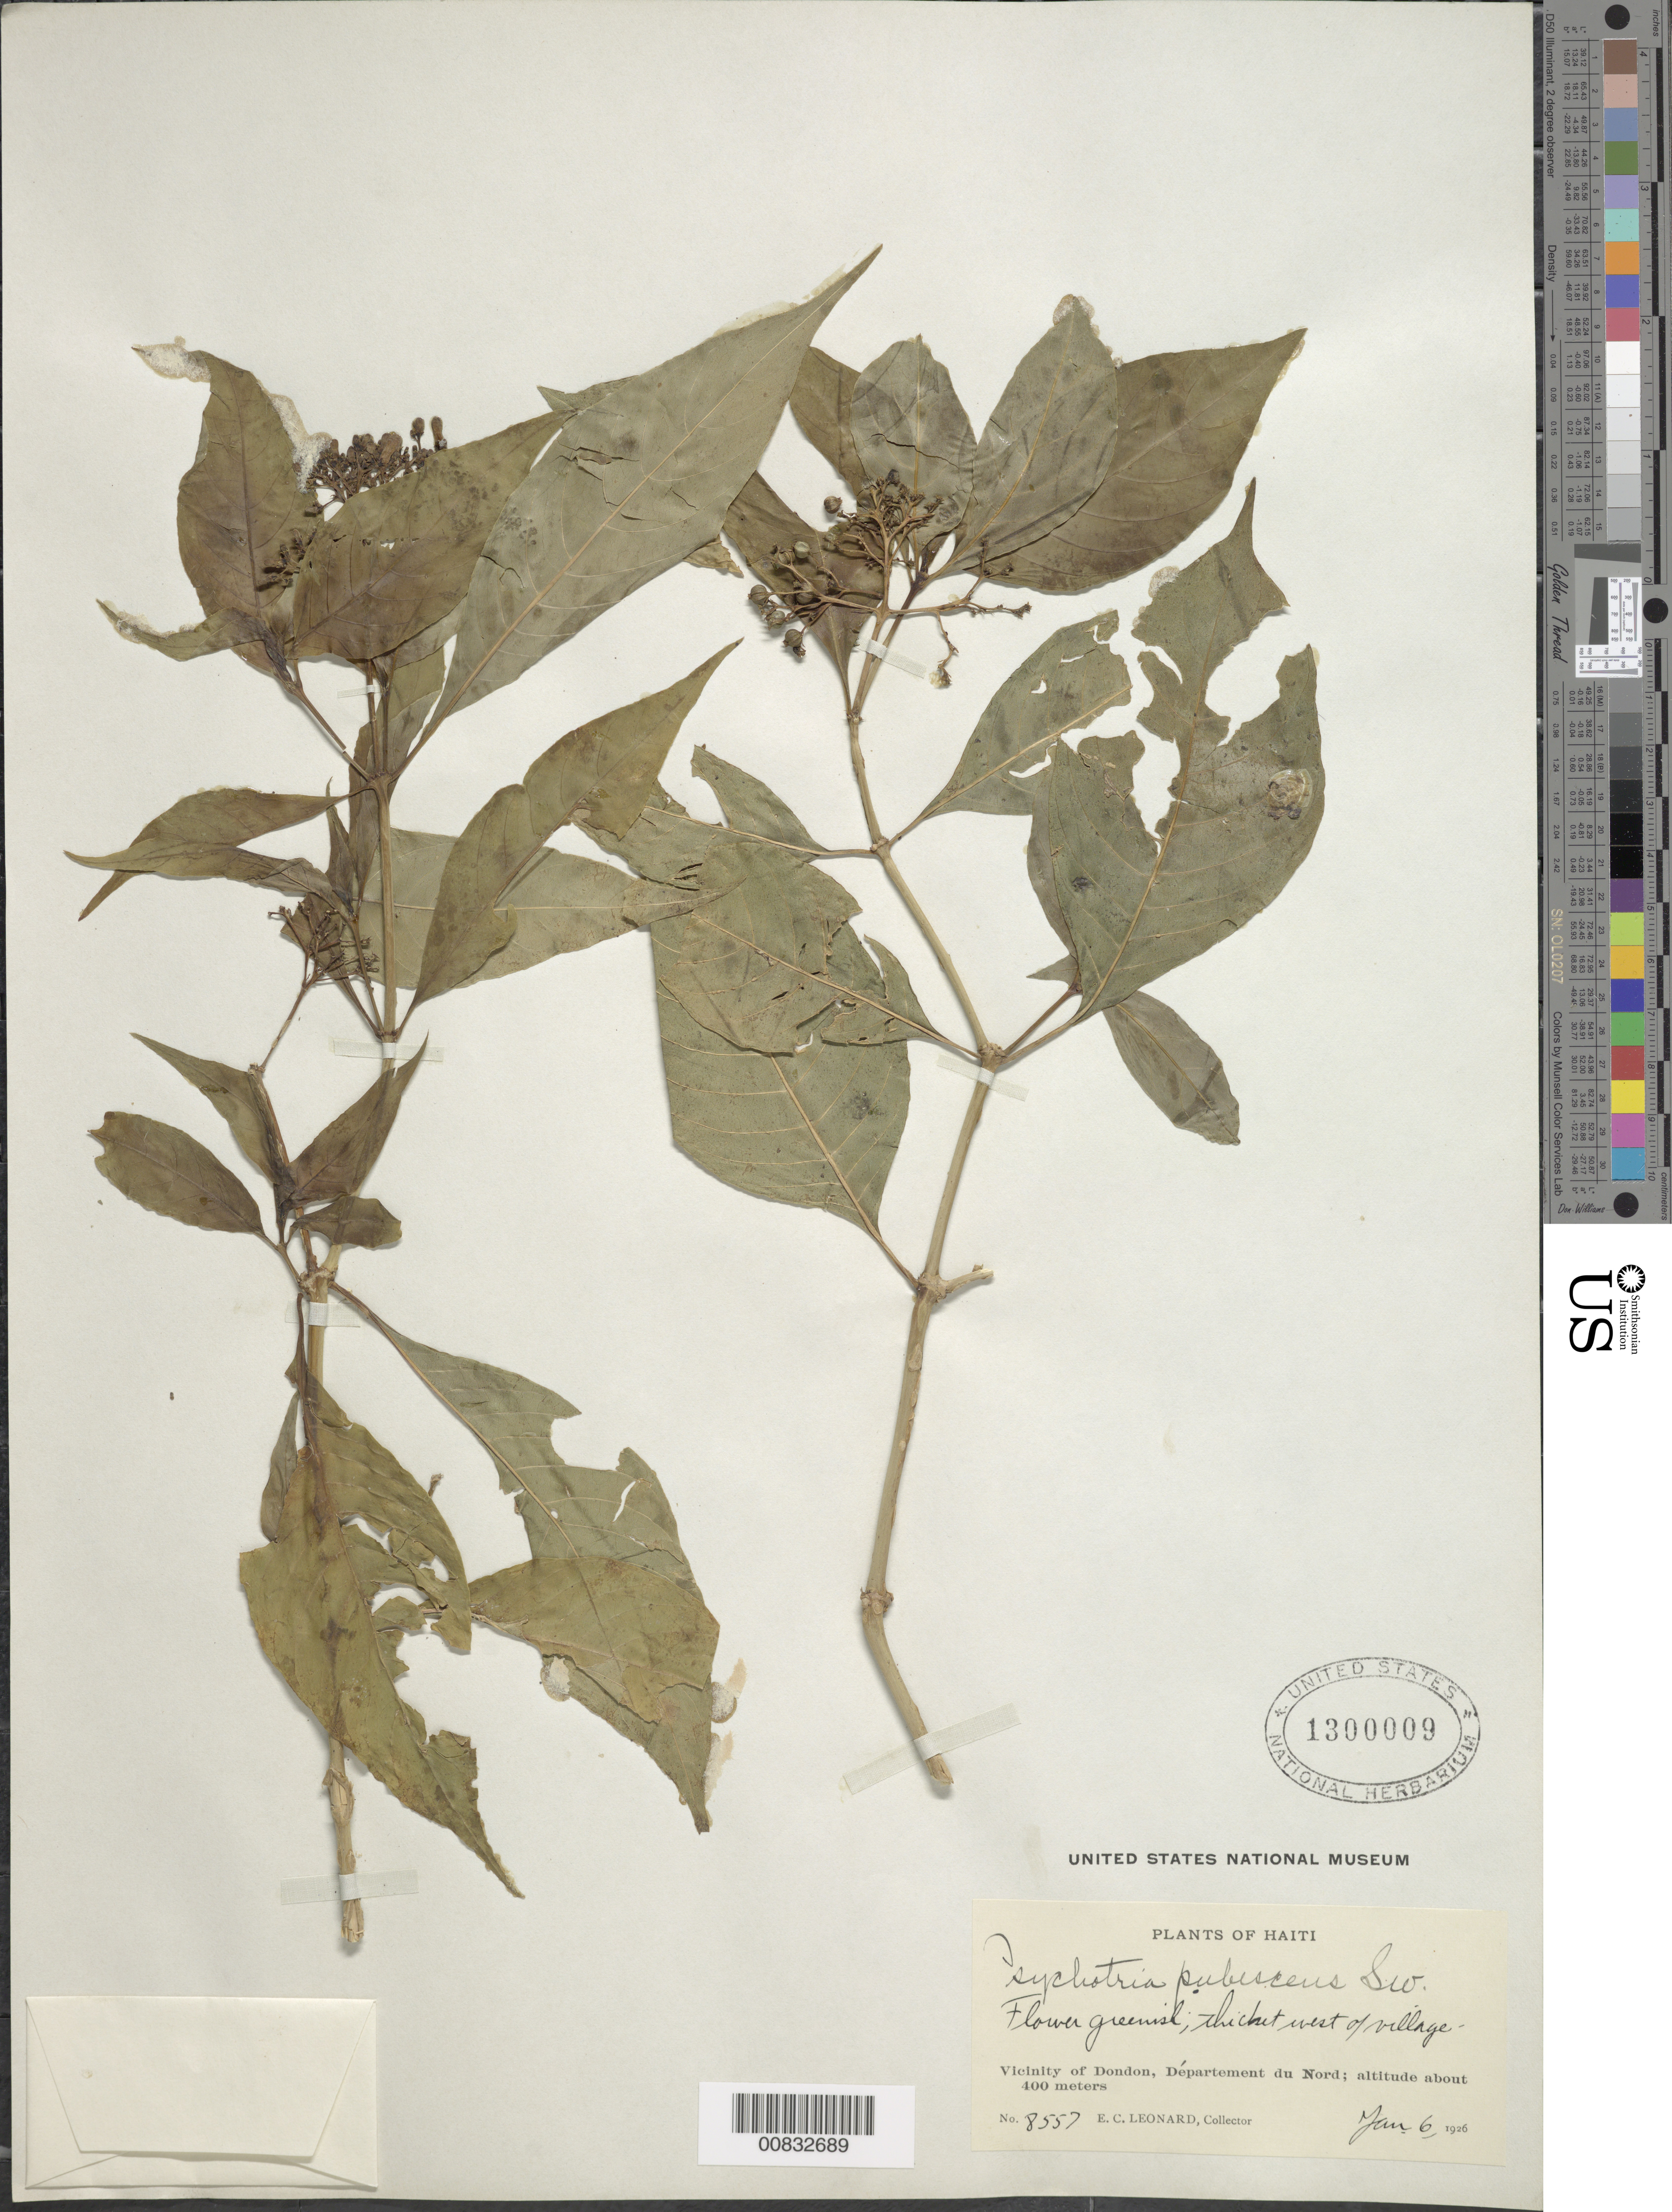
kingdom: Plantae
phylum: Tracheophyta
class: Magnoliopsida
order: Gentianales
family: Rubiaceae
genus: Psychotria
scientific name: Psychotria pubescens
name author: Sw.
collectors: E. C. Leonard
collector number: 8557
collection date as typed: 06 Jan 1926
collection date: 1926-01-06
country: Haiti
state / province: Nord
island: Hispaniola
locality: Vicinity of Dondon, W of village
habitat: Thicket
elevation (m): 400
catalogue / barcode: US 1300009